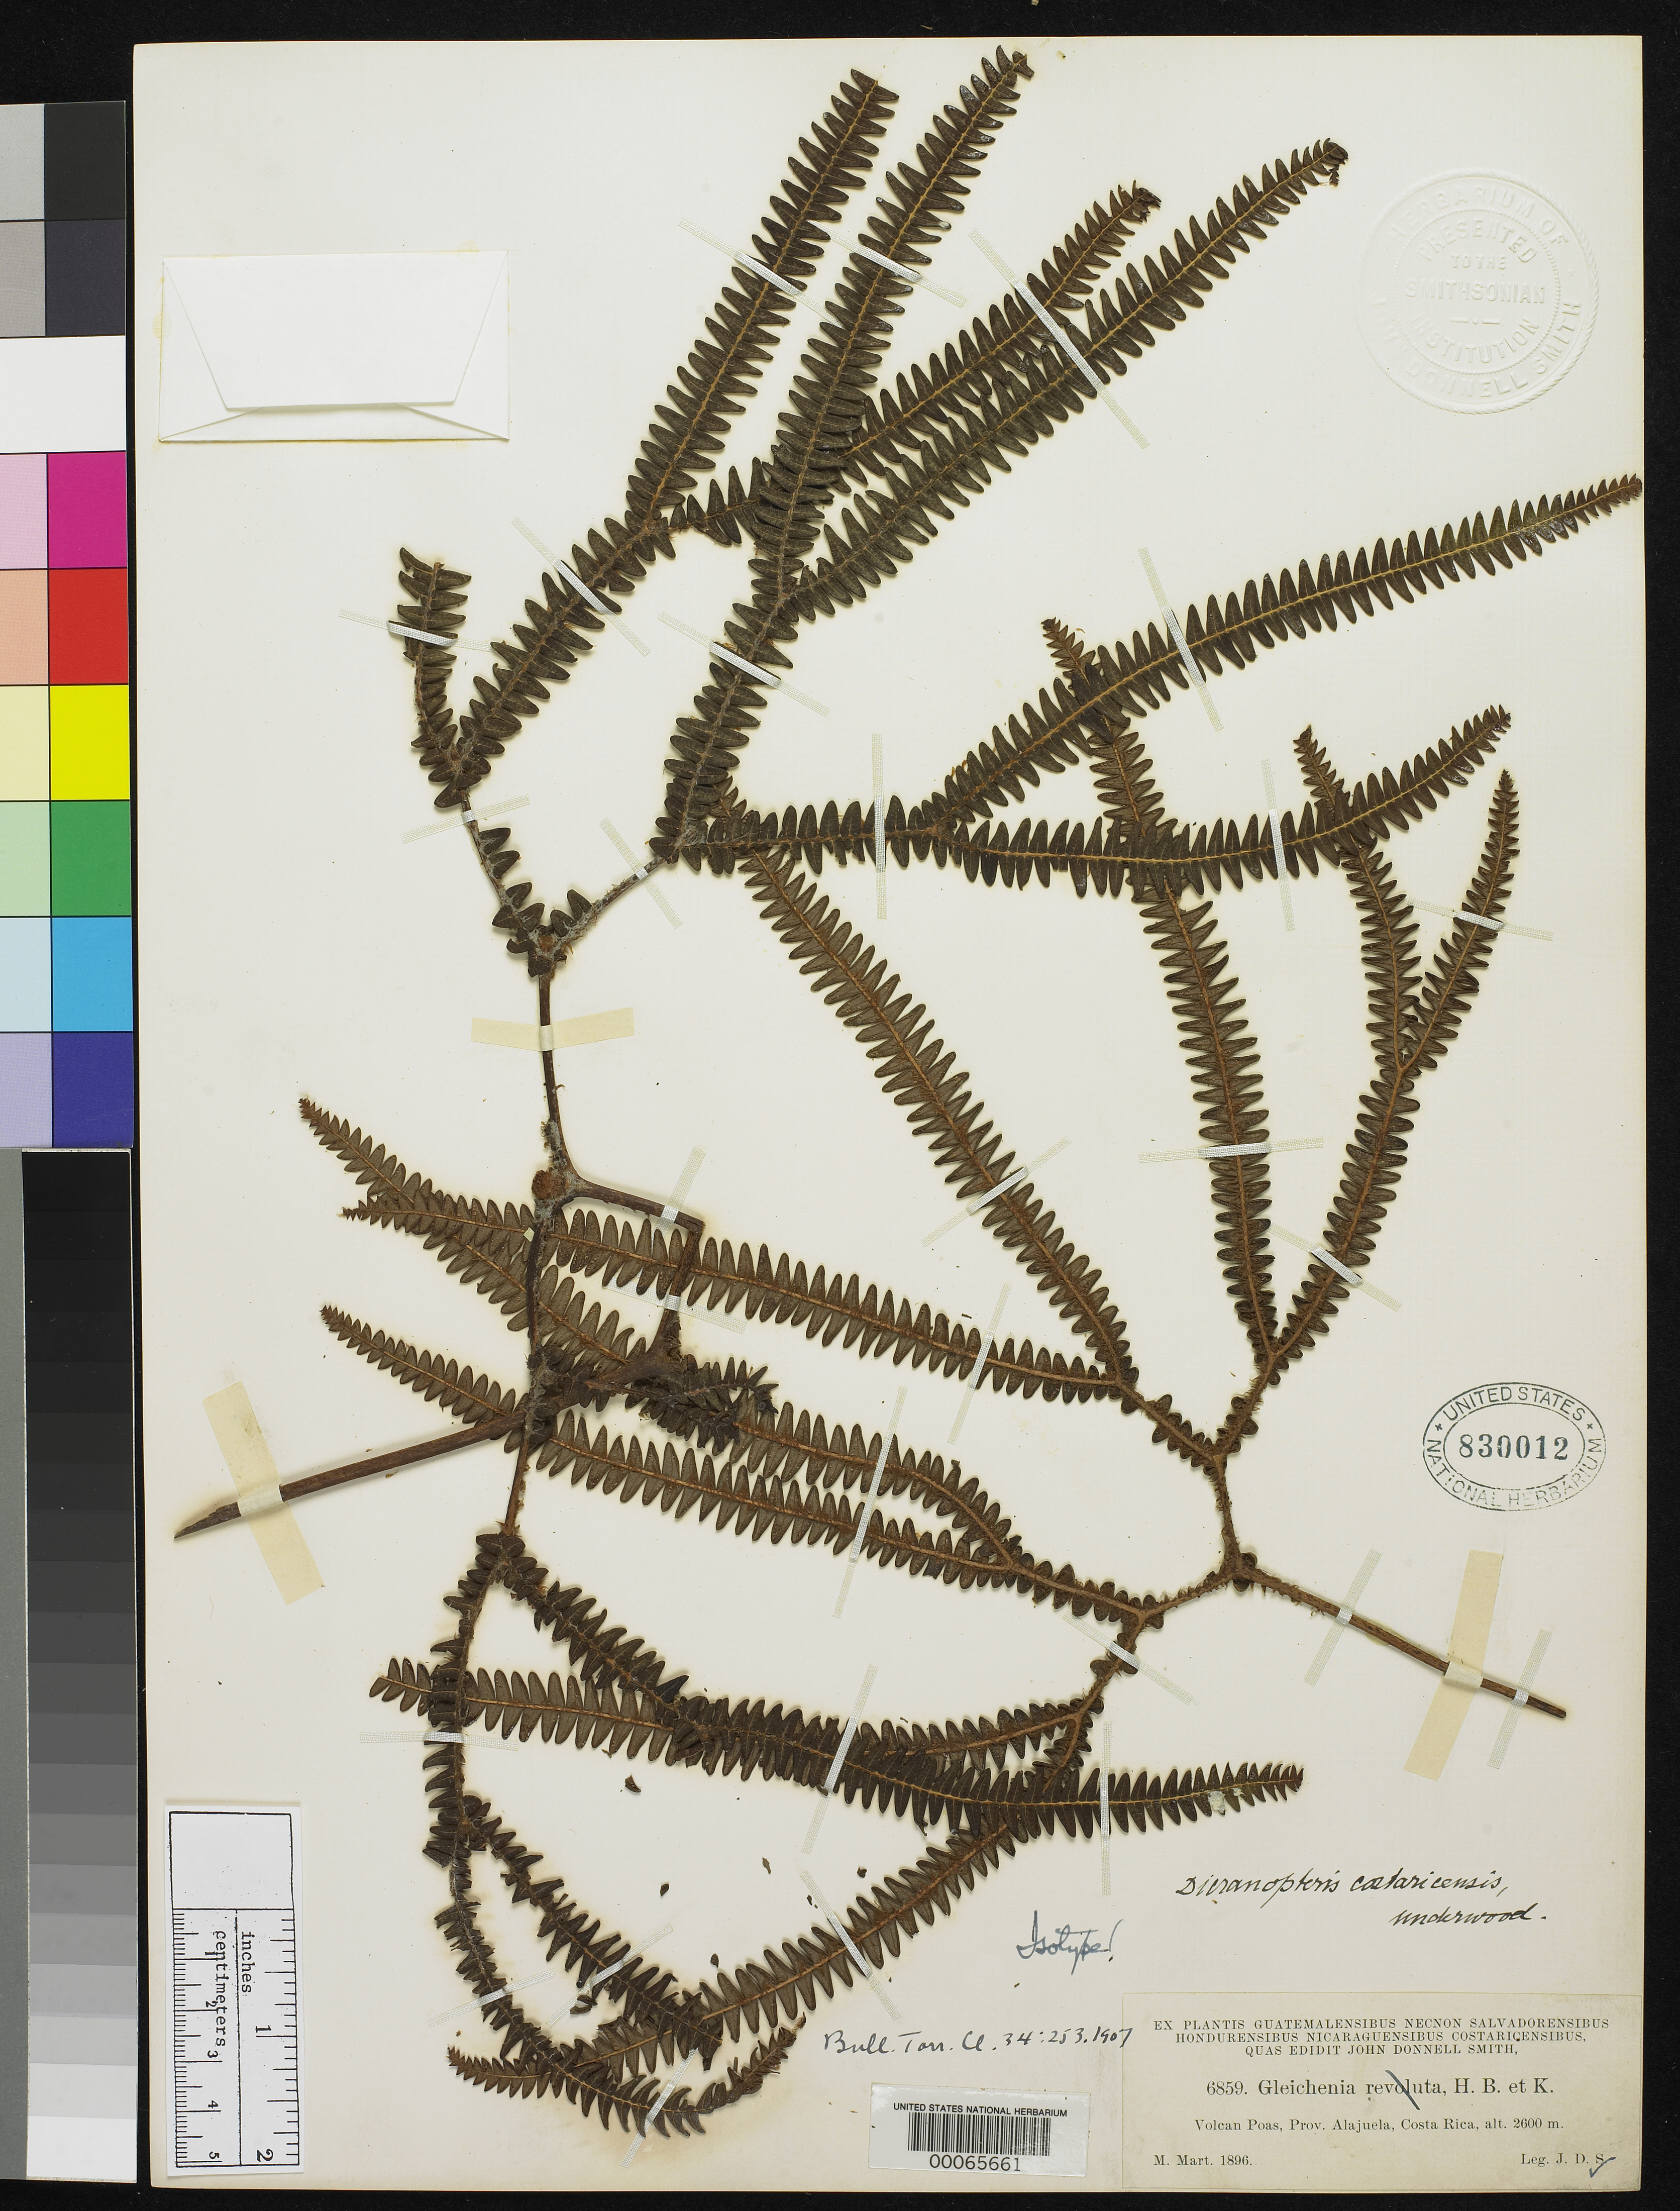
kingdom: Plantae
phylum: Tracheophyta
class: Polypodiopsida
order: Gleicheniales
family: Gleicheniaceae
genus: Dicranopteris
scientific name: Dicranopteris costaricensis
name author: Underw.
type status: Type Collection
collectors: J. Donnell Smith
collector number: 6859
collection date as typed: Mar 1896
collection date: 1896-03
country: Costa Rica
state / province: Alajuela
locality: Volcan Poás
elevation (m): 2600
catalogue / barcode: US 830012